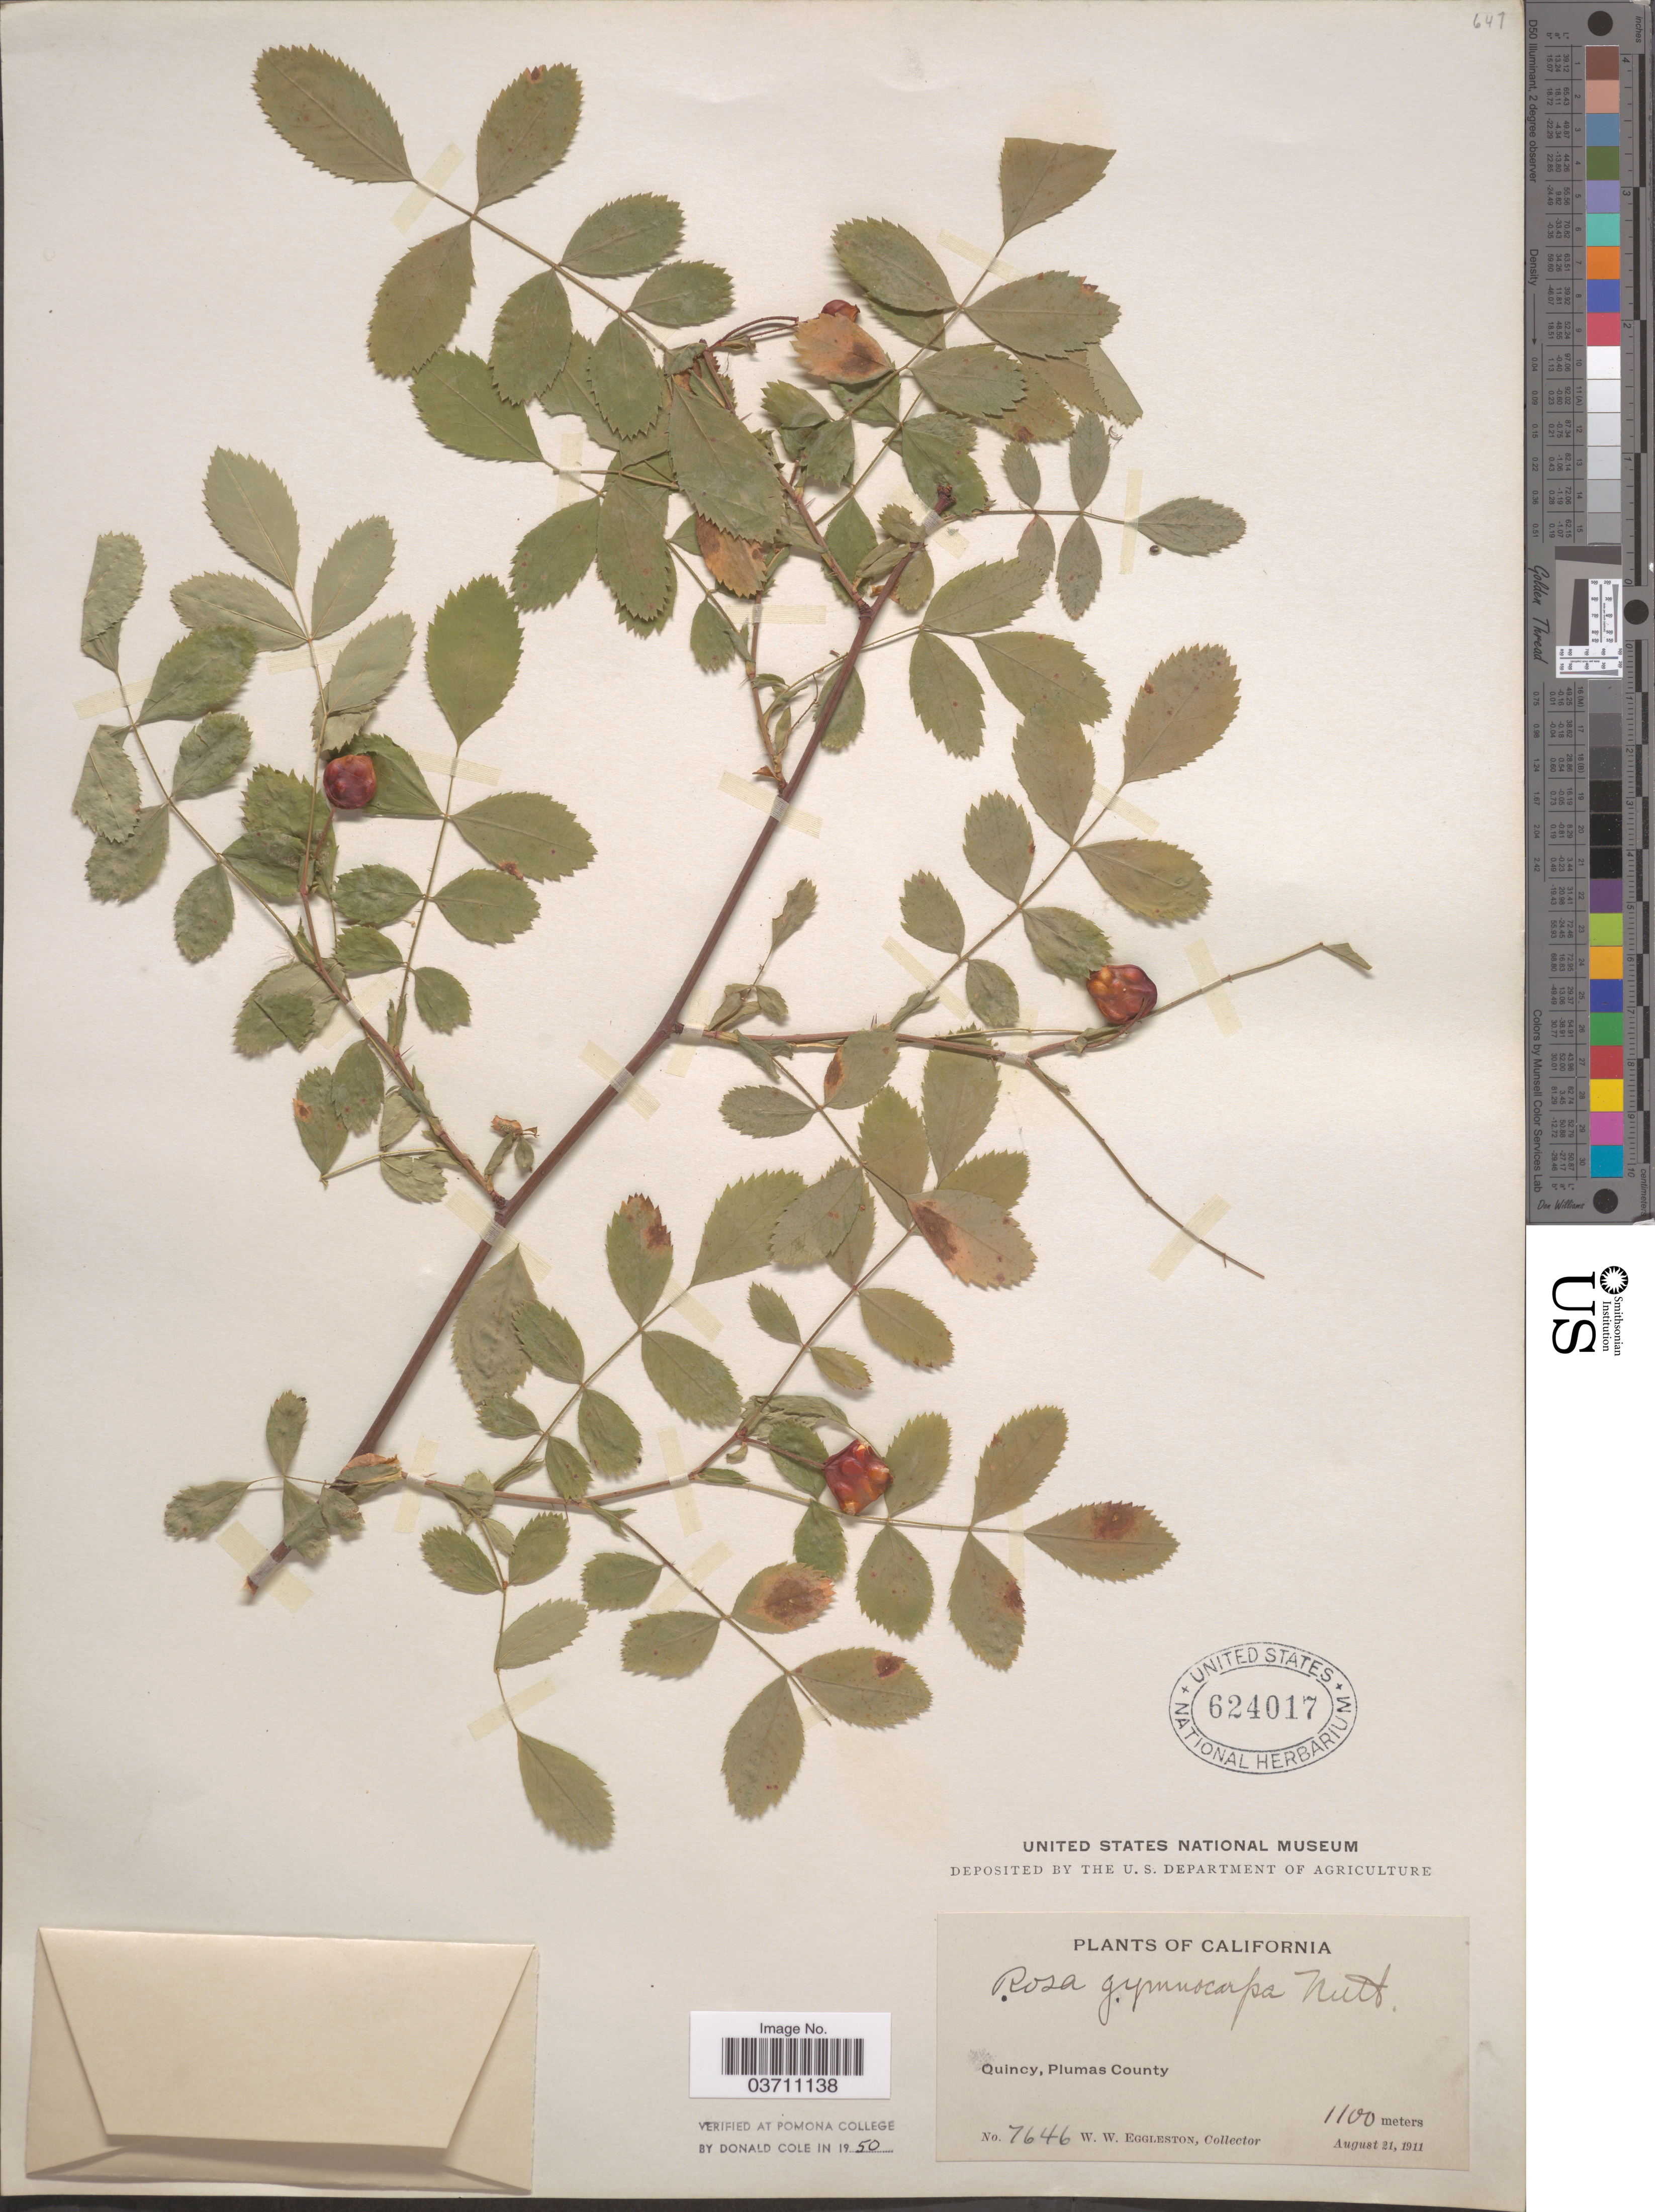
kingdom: Plantae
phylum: Tracheophyta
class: Magnoliopsida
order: Rosales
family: Rosaceae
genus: Rosa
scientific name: Rosa gymnocarpa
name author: Nutt.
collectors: W. W. Eggleston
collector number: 7646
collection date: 1911-08-21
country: United States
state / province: California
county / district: Plumas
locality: Quincy, Plumas County.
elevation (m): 1100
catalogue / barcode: US 624017